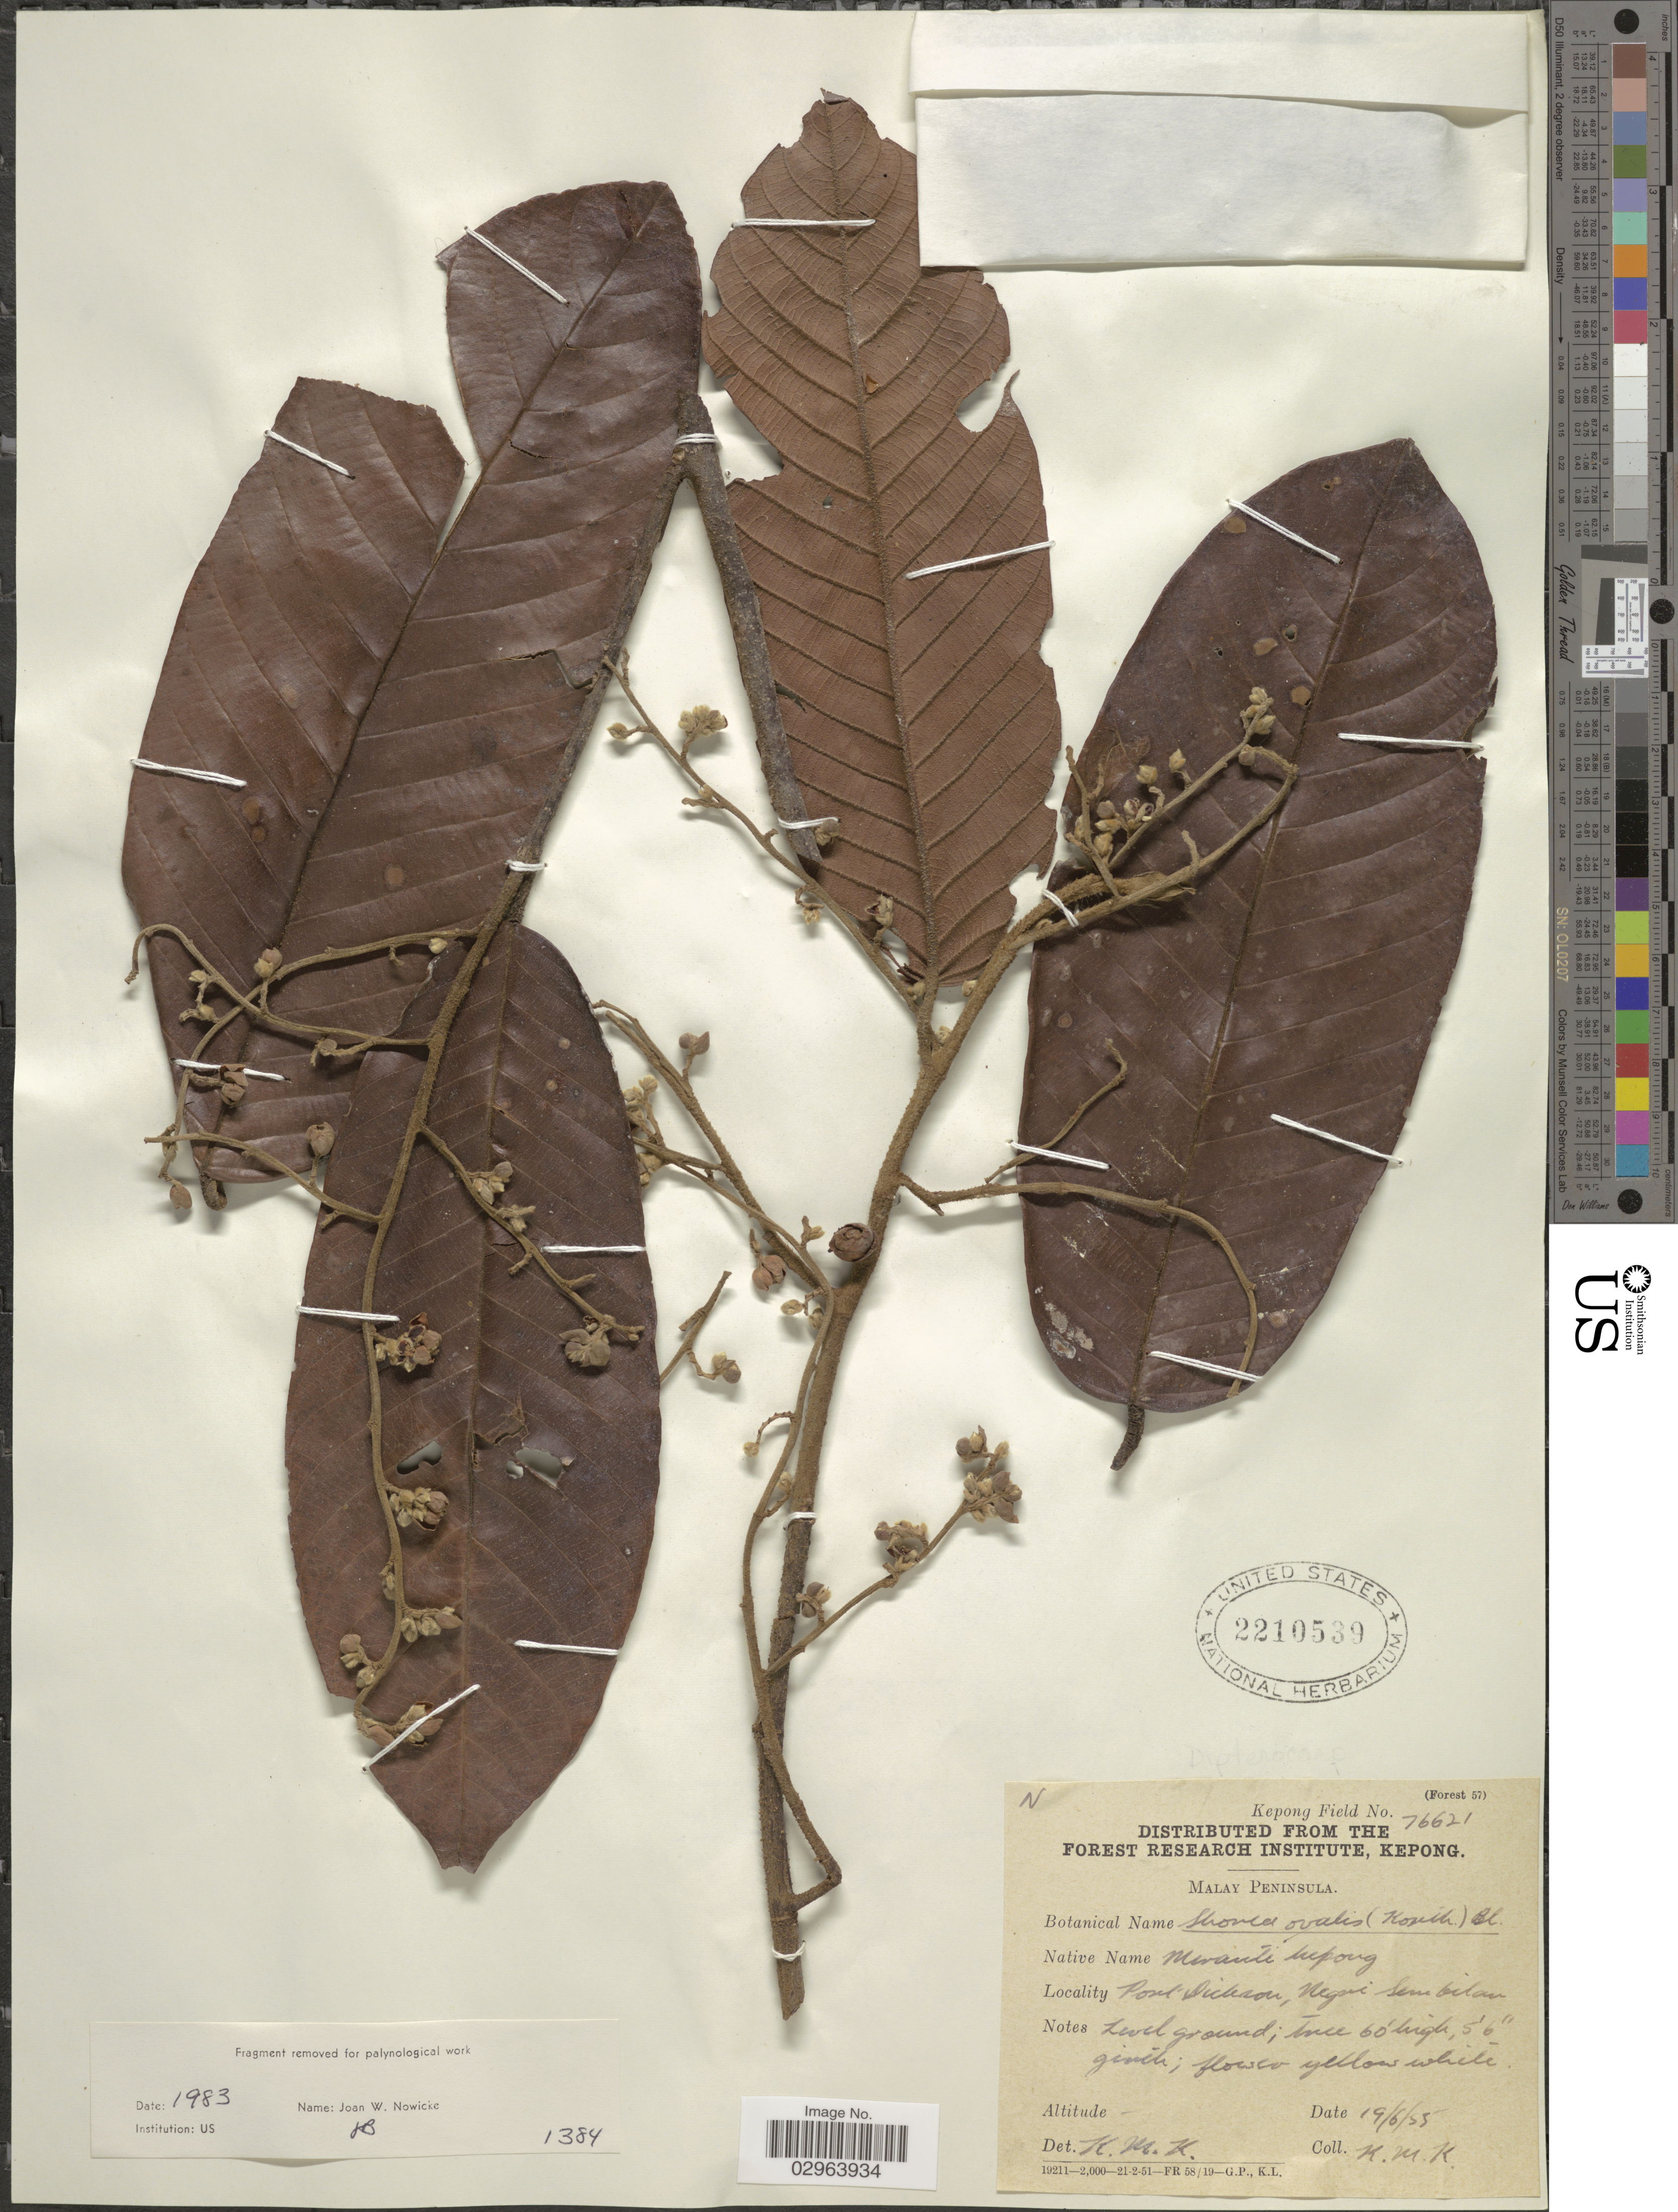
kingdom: Plantae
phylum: Tracheophyta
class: Magnoliopsida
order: Malvales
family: Dipterocarpaceae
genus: Rubroshorea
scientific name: Rubroshorea ovalis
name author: (Korth.) P.S. Ashton & J. Heck.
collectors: K. M. K.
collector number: Kepong Field 76621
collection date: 1955-06-19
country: Malaysia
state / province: Negeri Sembilan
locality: Malay Peninsula. Port Dickson.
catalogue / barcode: US 2210539